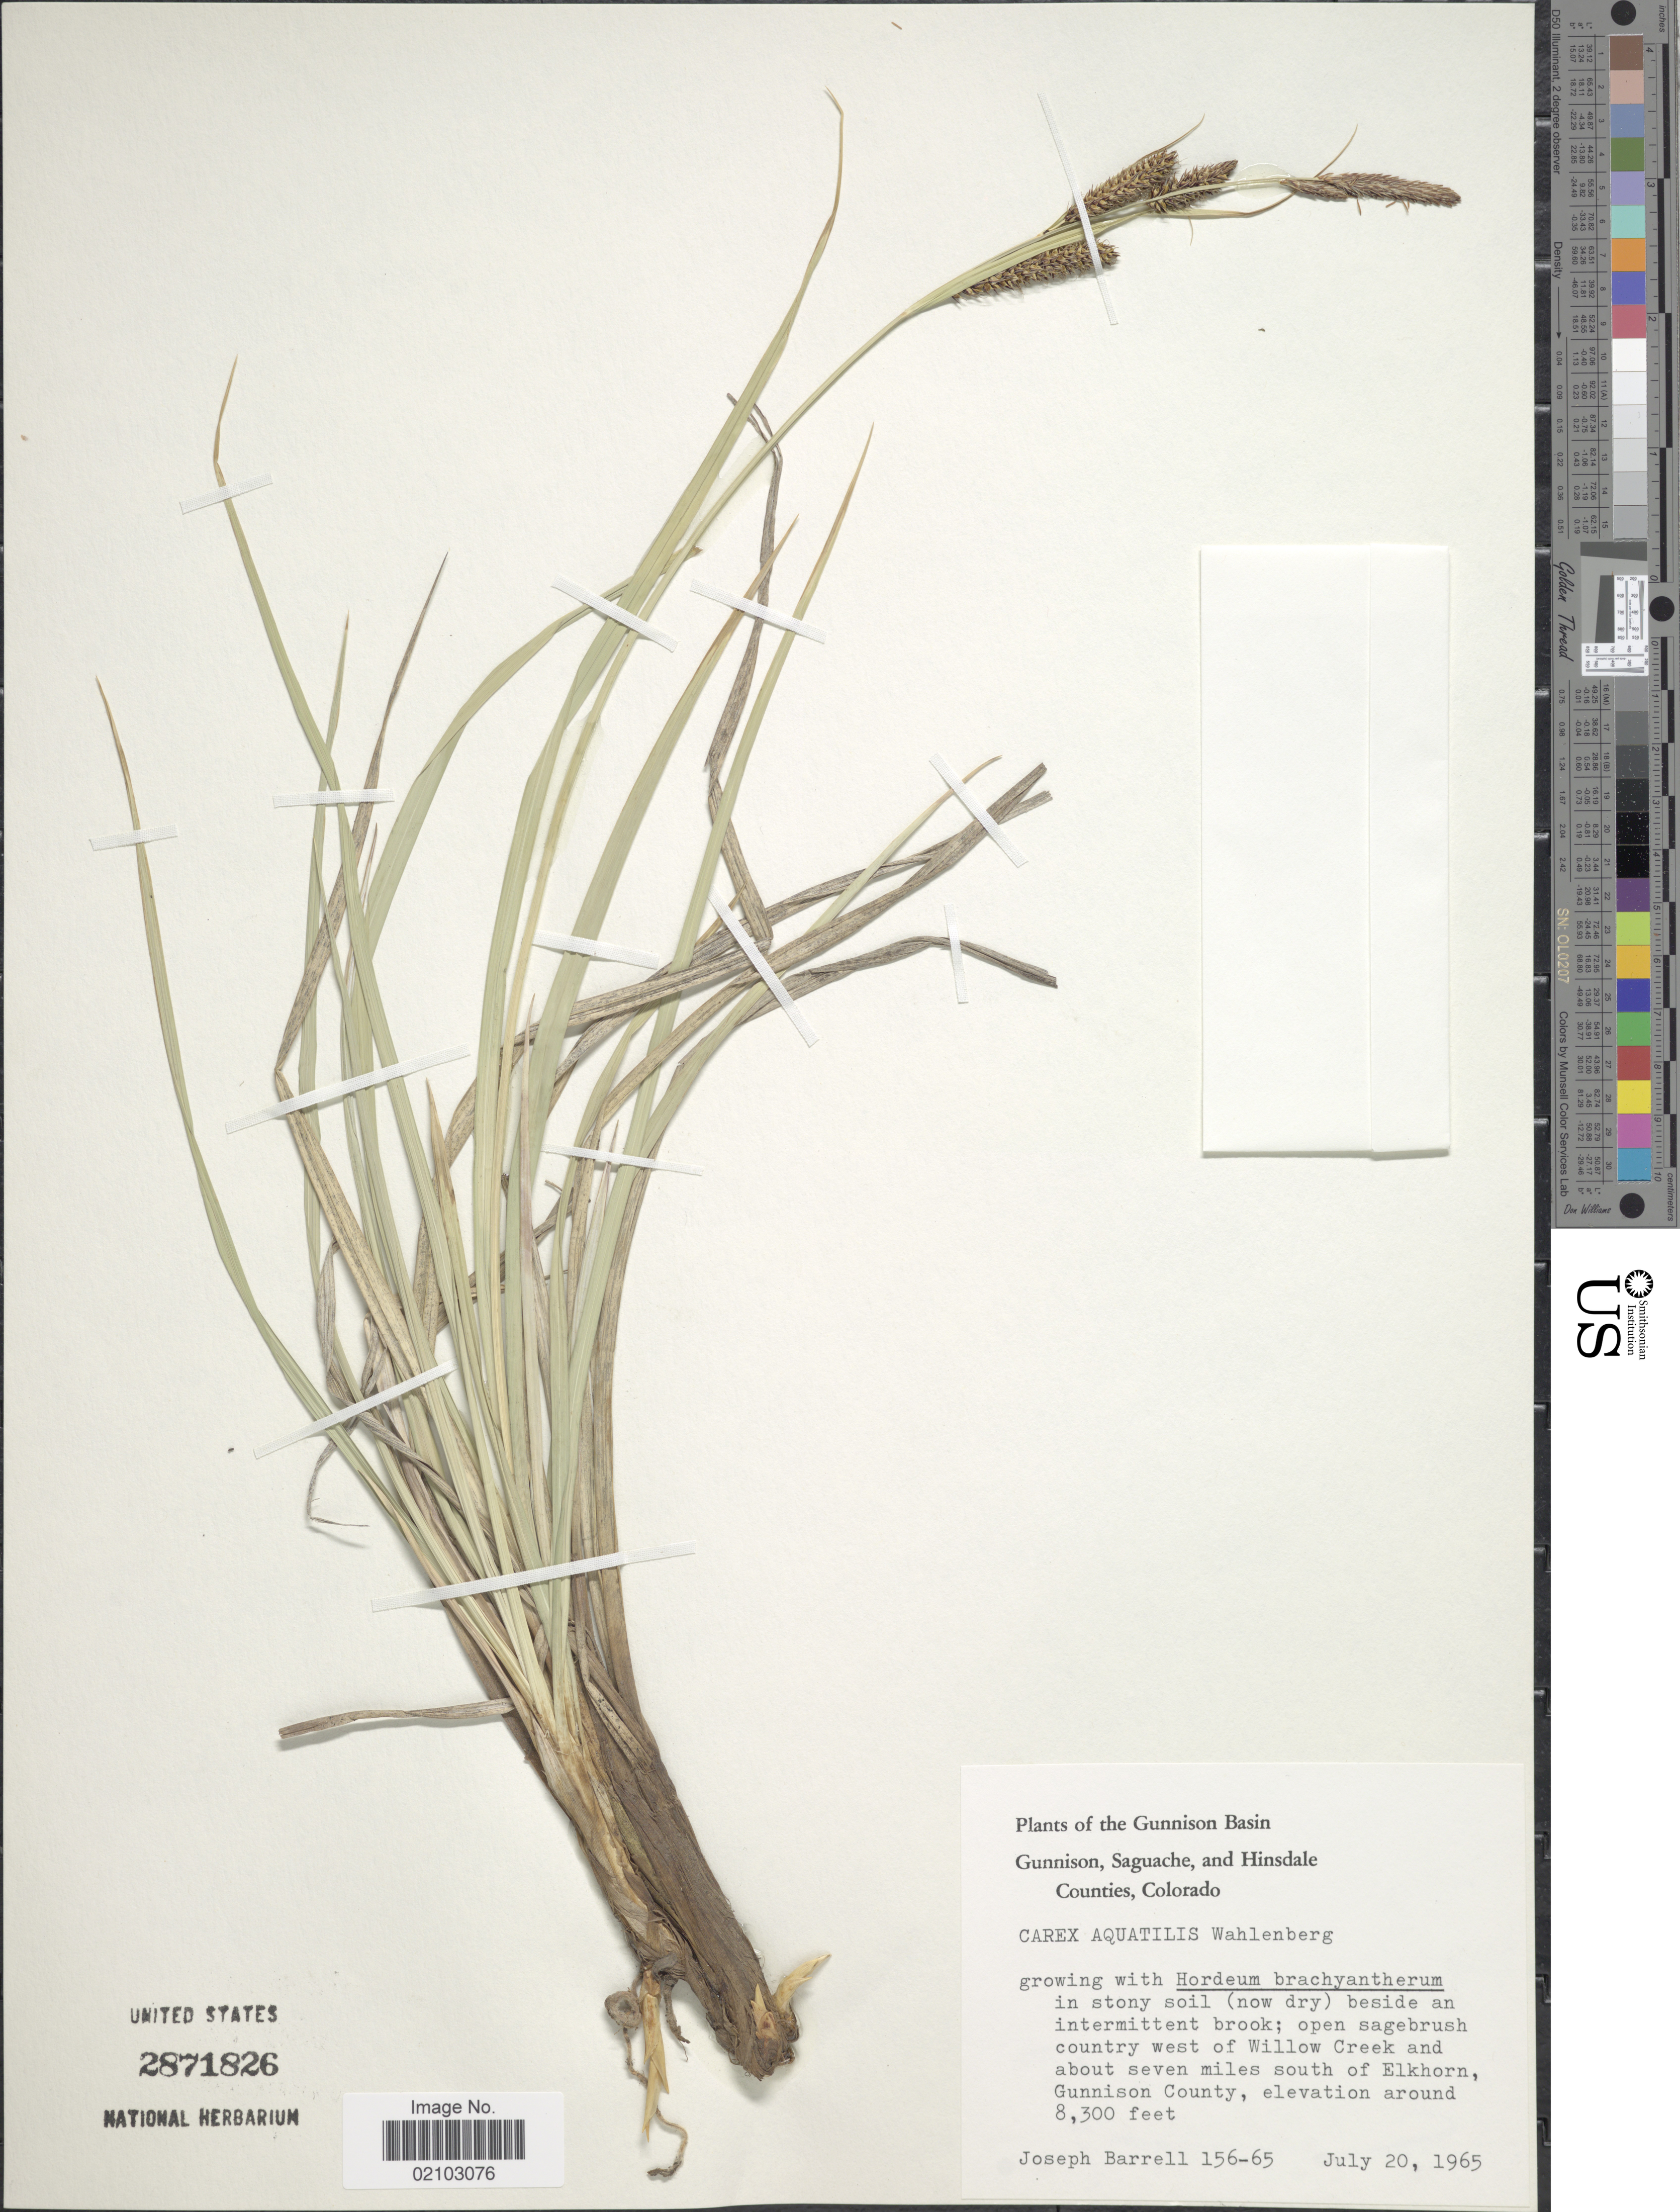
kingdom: Plantae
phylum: Tracheophyta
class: Liliopsida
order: Poales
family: Cyperaceae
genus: Carex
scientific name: Carex aquatilis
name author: Wahlenb.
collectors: J. Barrell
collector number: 156-65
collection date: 1965-07-20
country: United States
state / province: Colorado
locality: The Gunnison Basin, Gunnison, Saguache, and Hinsdale Counties, open sagebrush country west of Willow Creek and about seven miles south of Elkhorn, Gunnison County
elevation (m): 2530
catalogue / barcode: US 2871826